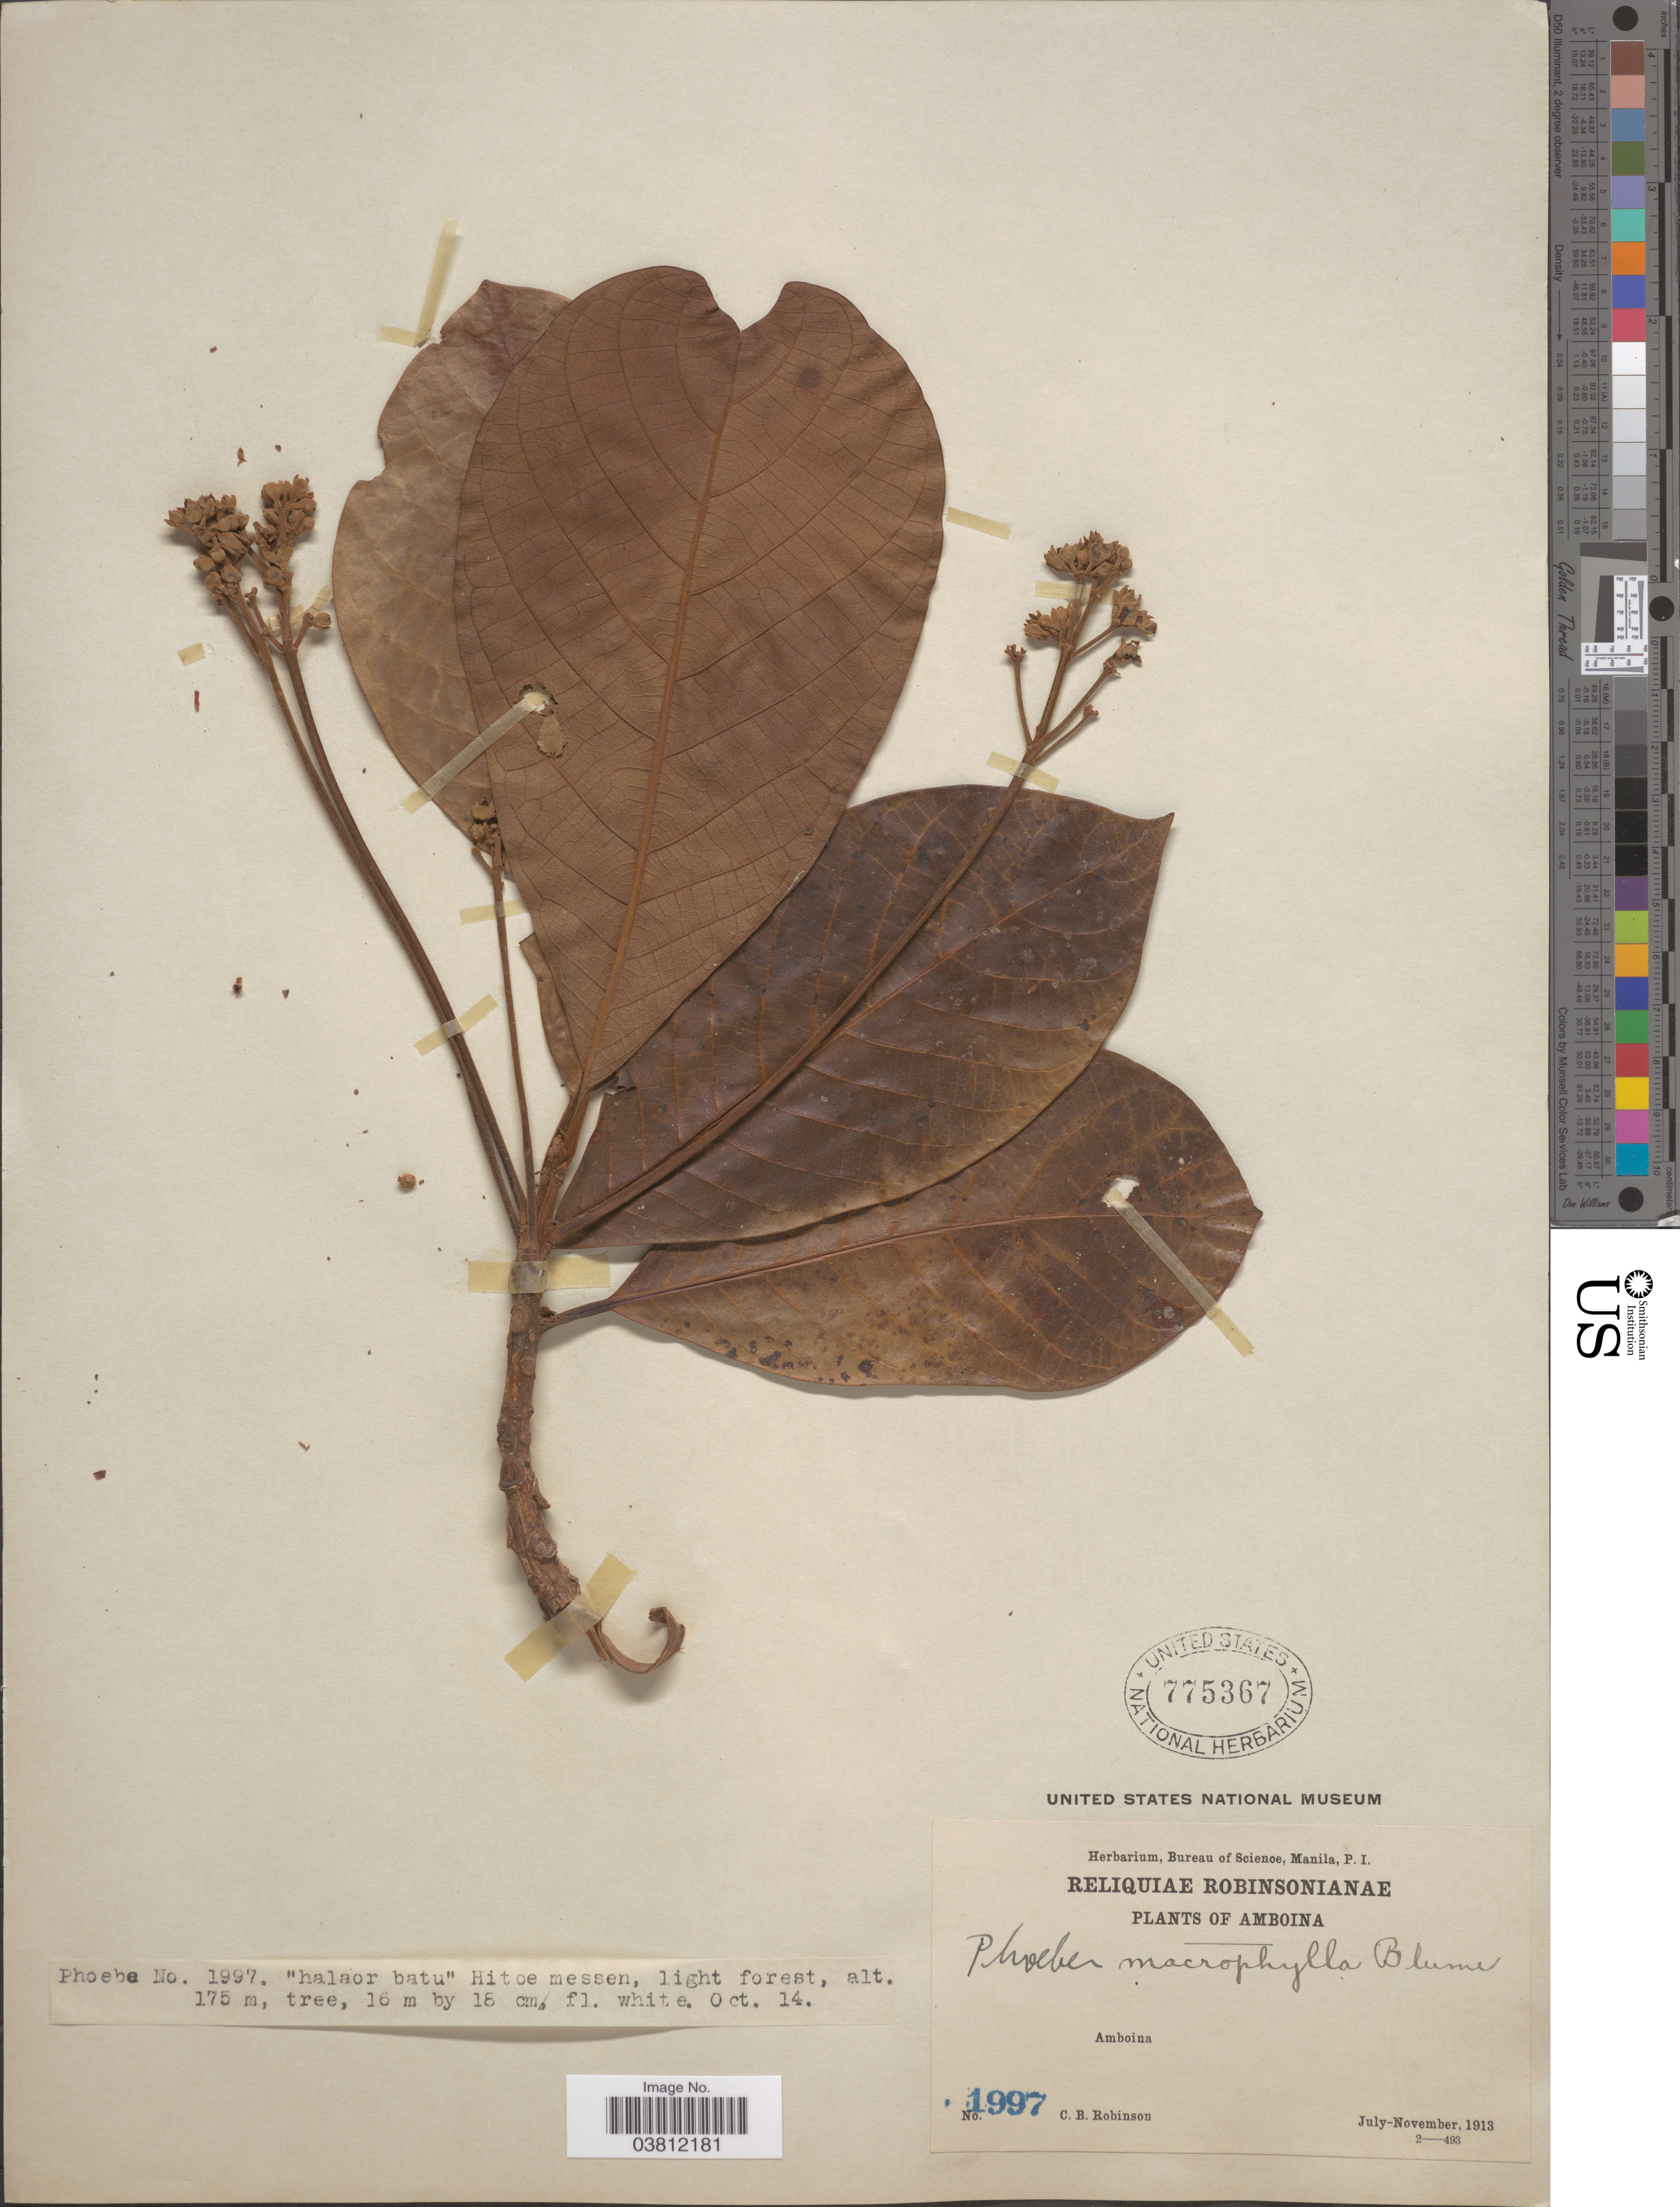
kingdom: Plantae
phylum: Tracheophyta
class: Magnoliopsida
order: Laurales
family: Lauraceae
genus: Phoebe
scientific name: Phoebe macrophylla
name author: Blume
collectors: C. Robinson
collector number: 1997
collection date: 1913-10-14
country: Indonesia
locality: Amboina.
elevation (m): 175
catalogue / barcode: US 775367